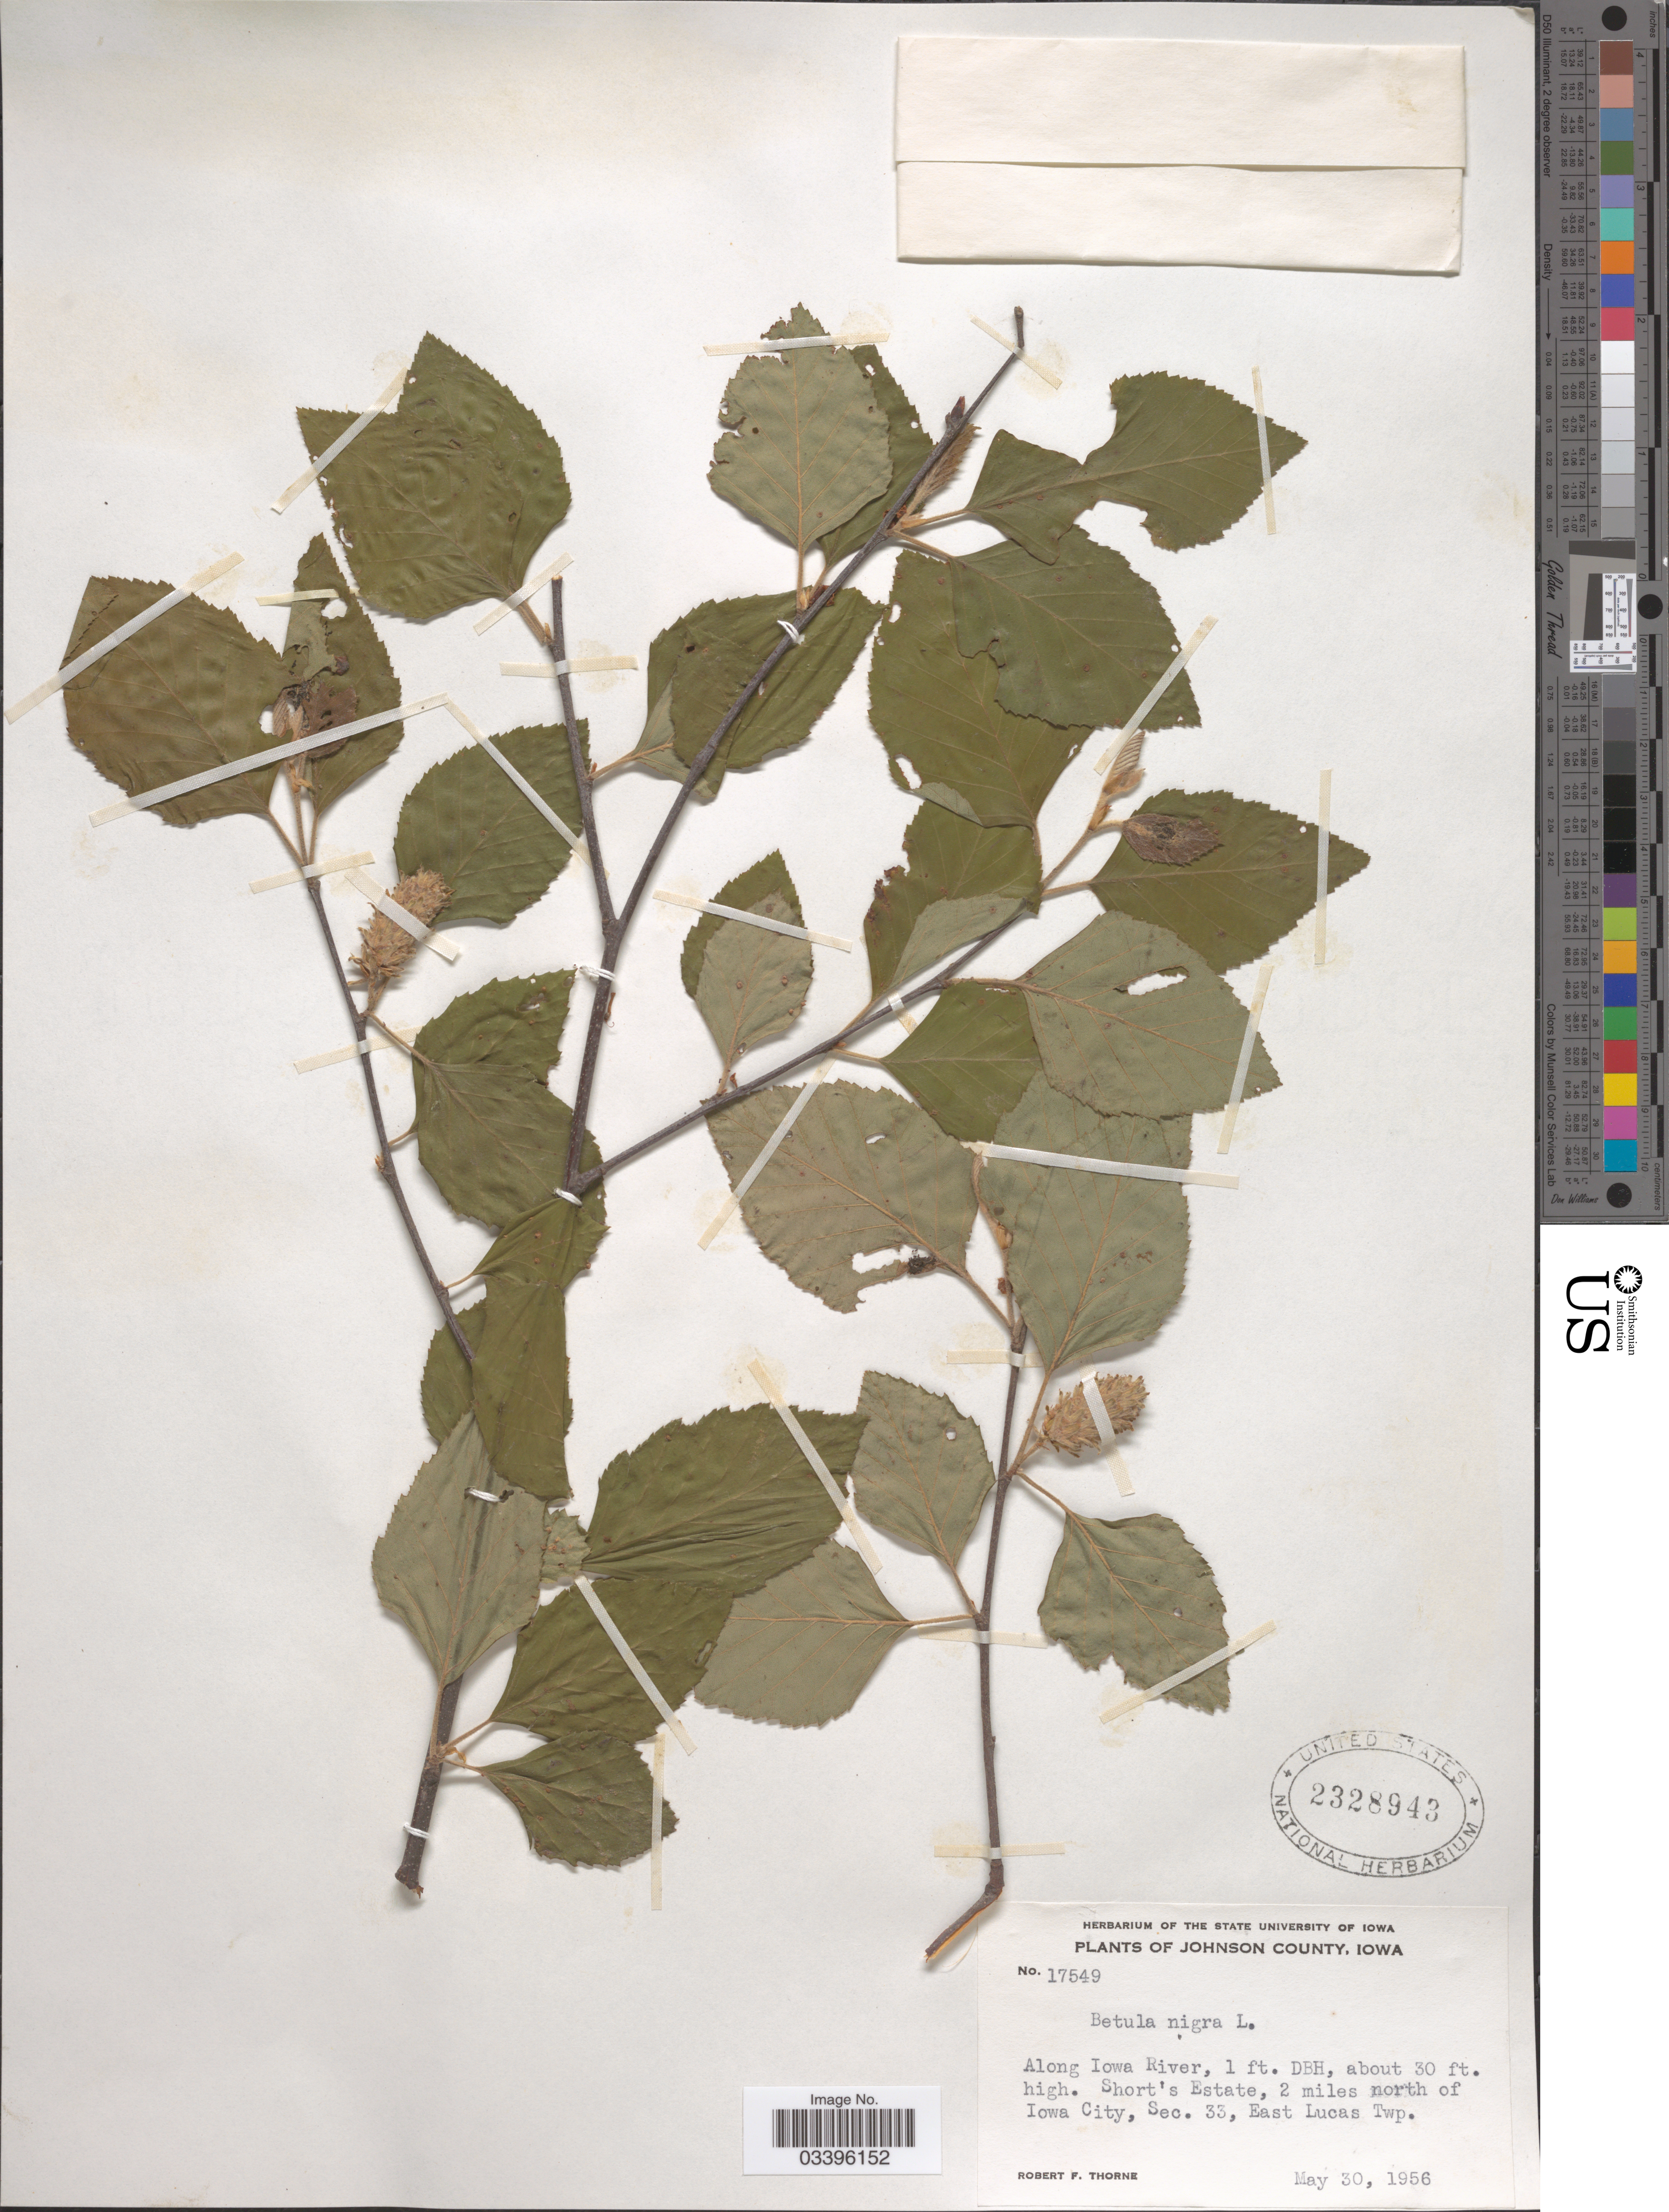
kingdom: Plantae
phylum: Tracheophyta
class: Magnoliopsida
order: Fagales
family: Betulaceae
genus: Betula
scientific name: Betula nigra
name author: L.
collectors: R. F. Thorne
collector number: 17549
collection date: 1956-05-30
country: United States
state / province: Iowa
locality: Johnson County, Along Iowa River. Short's Estate, 2 miles north of Iowa City, Sec. 33, East Lucas Twp.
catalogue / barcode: US 2328943